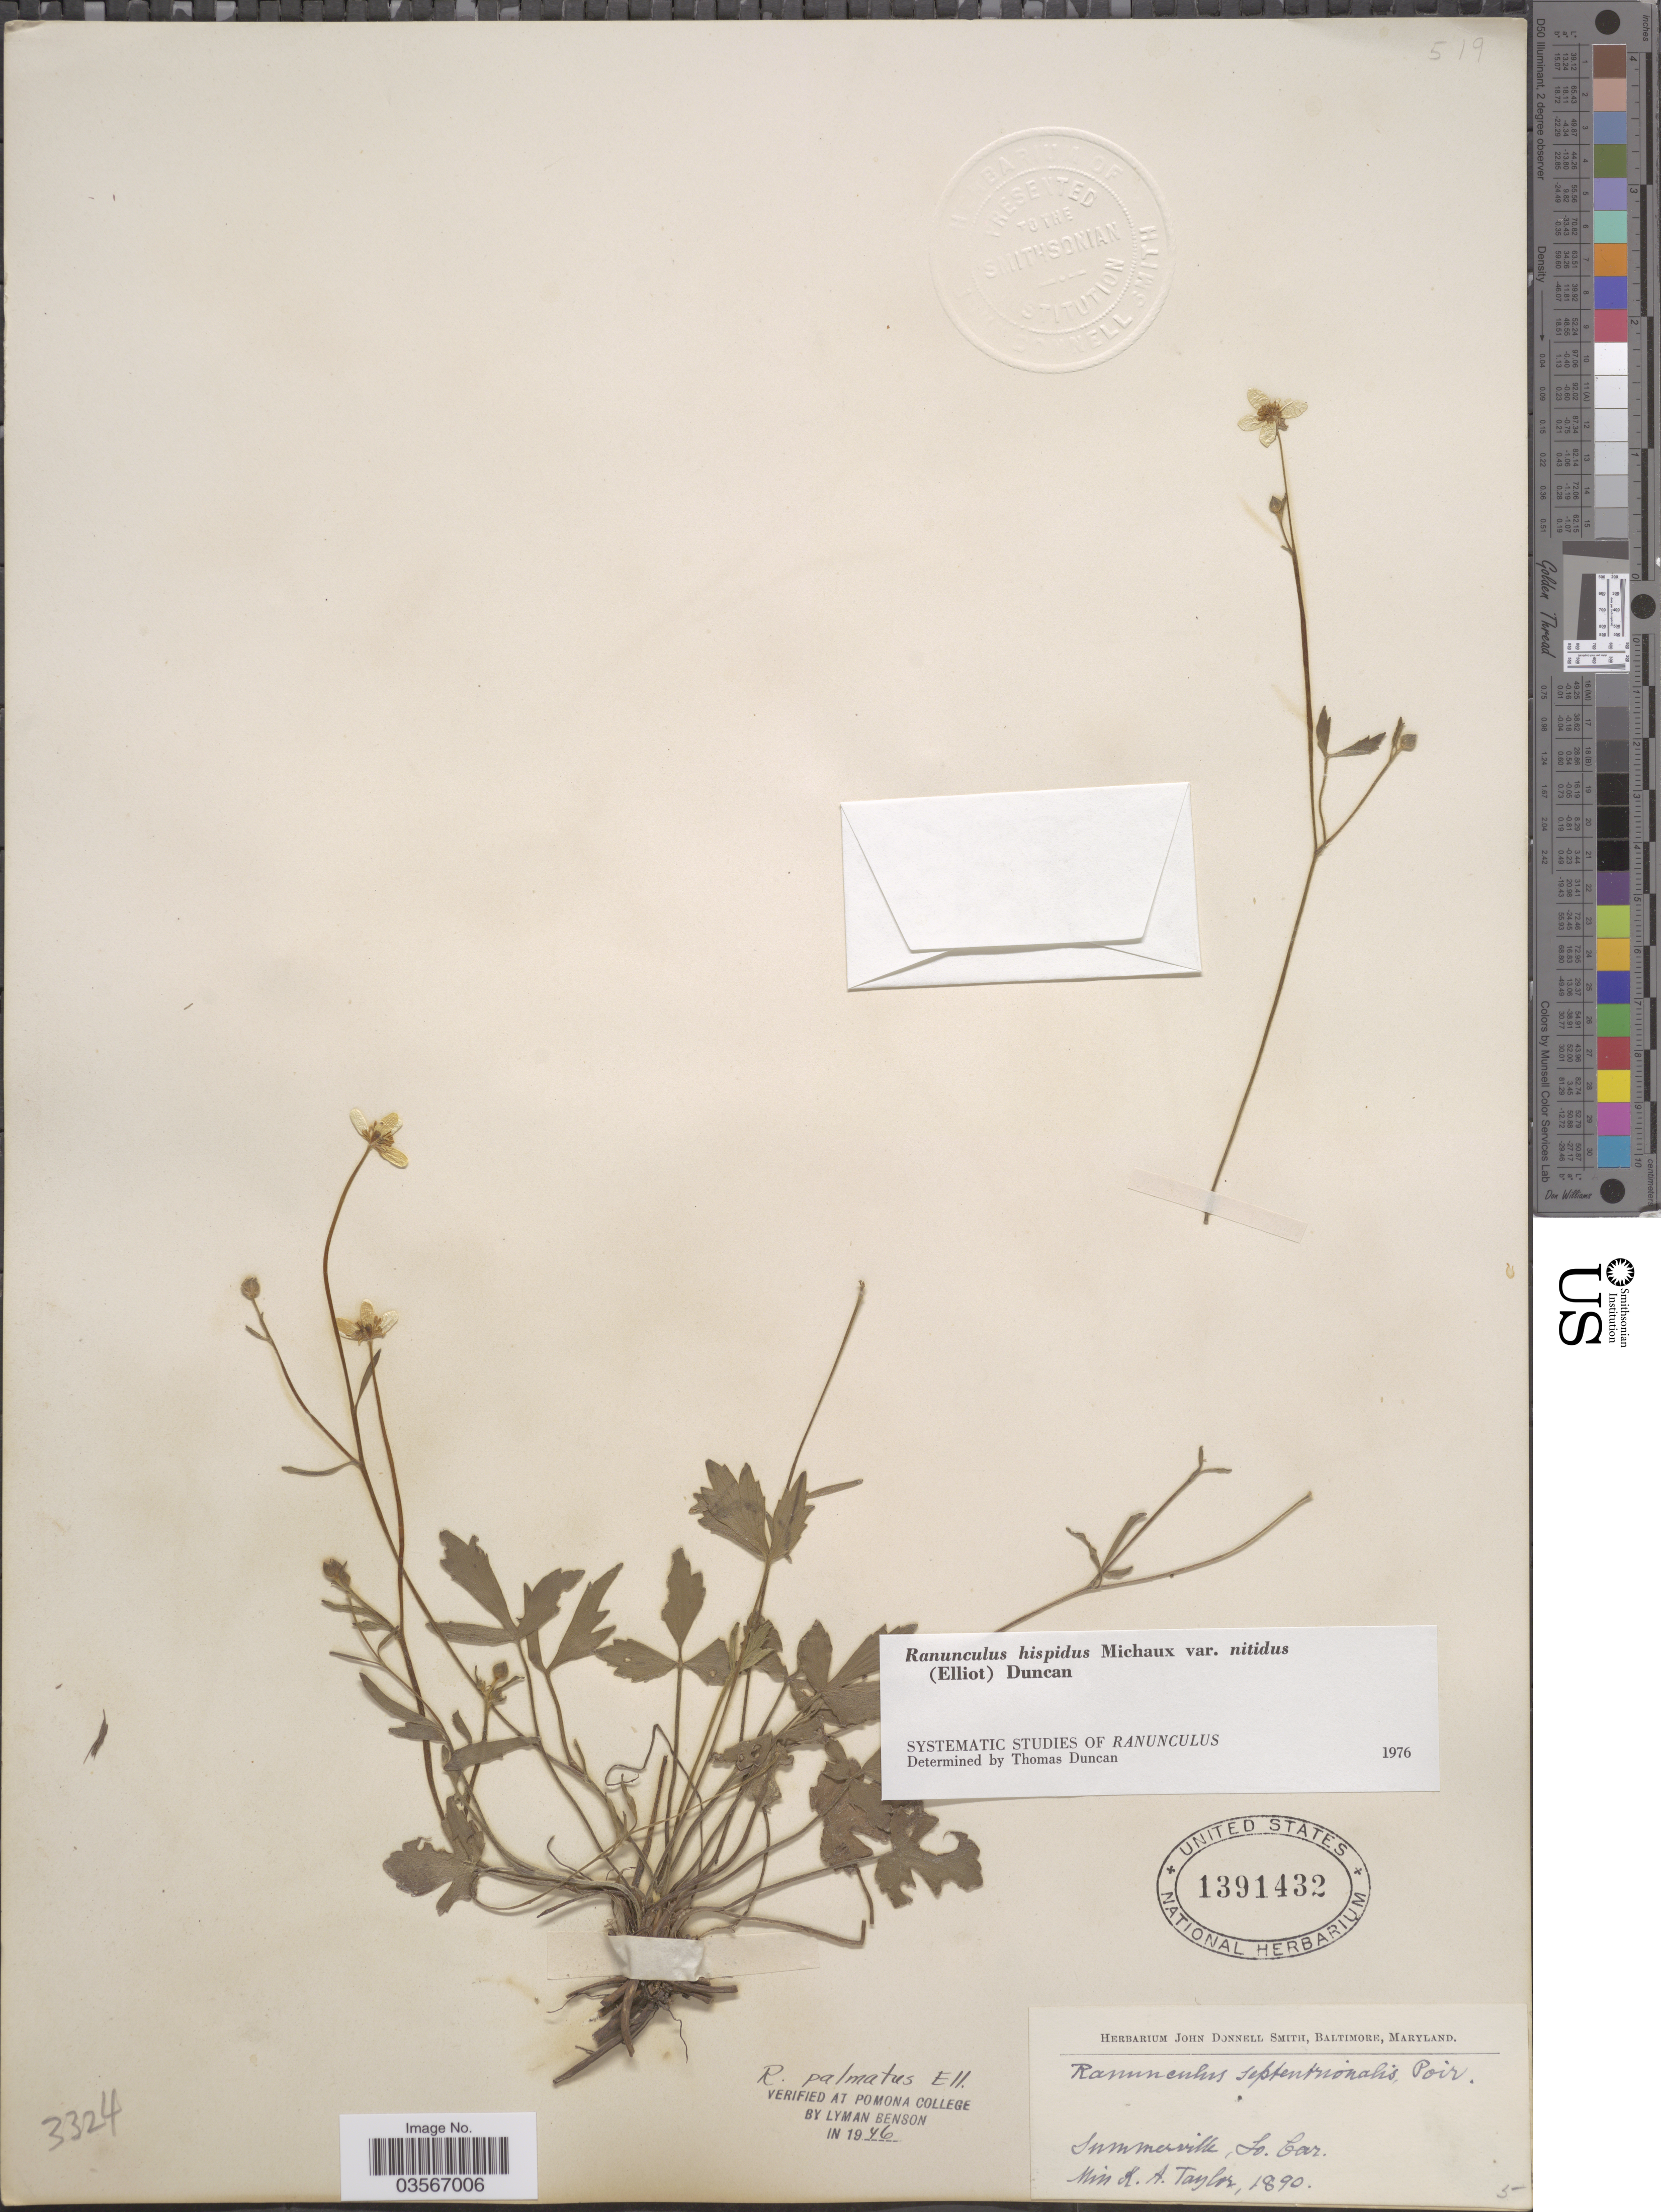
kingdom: Plantae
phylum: Tracheophyta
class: Magnoliopsida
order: Ranunculales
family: Ranunculaceae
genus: Ranunculus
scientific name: Ranunculus hispidus var. nitidus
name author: (Chapm.) T. Duncan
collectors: K. A. Taylor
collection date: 1890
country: United States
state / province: South Carolina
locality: Summerville.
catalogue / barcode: US 1391432